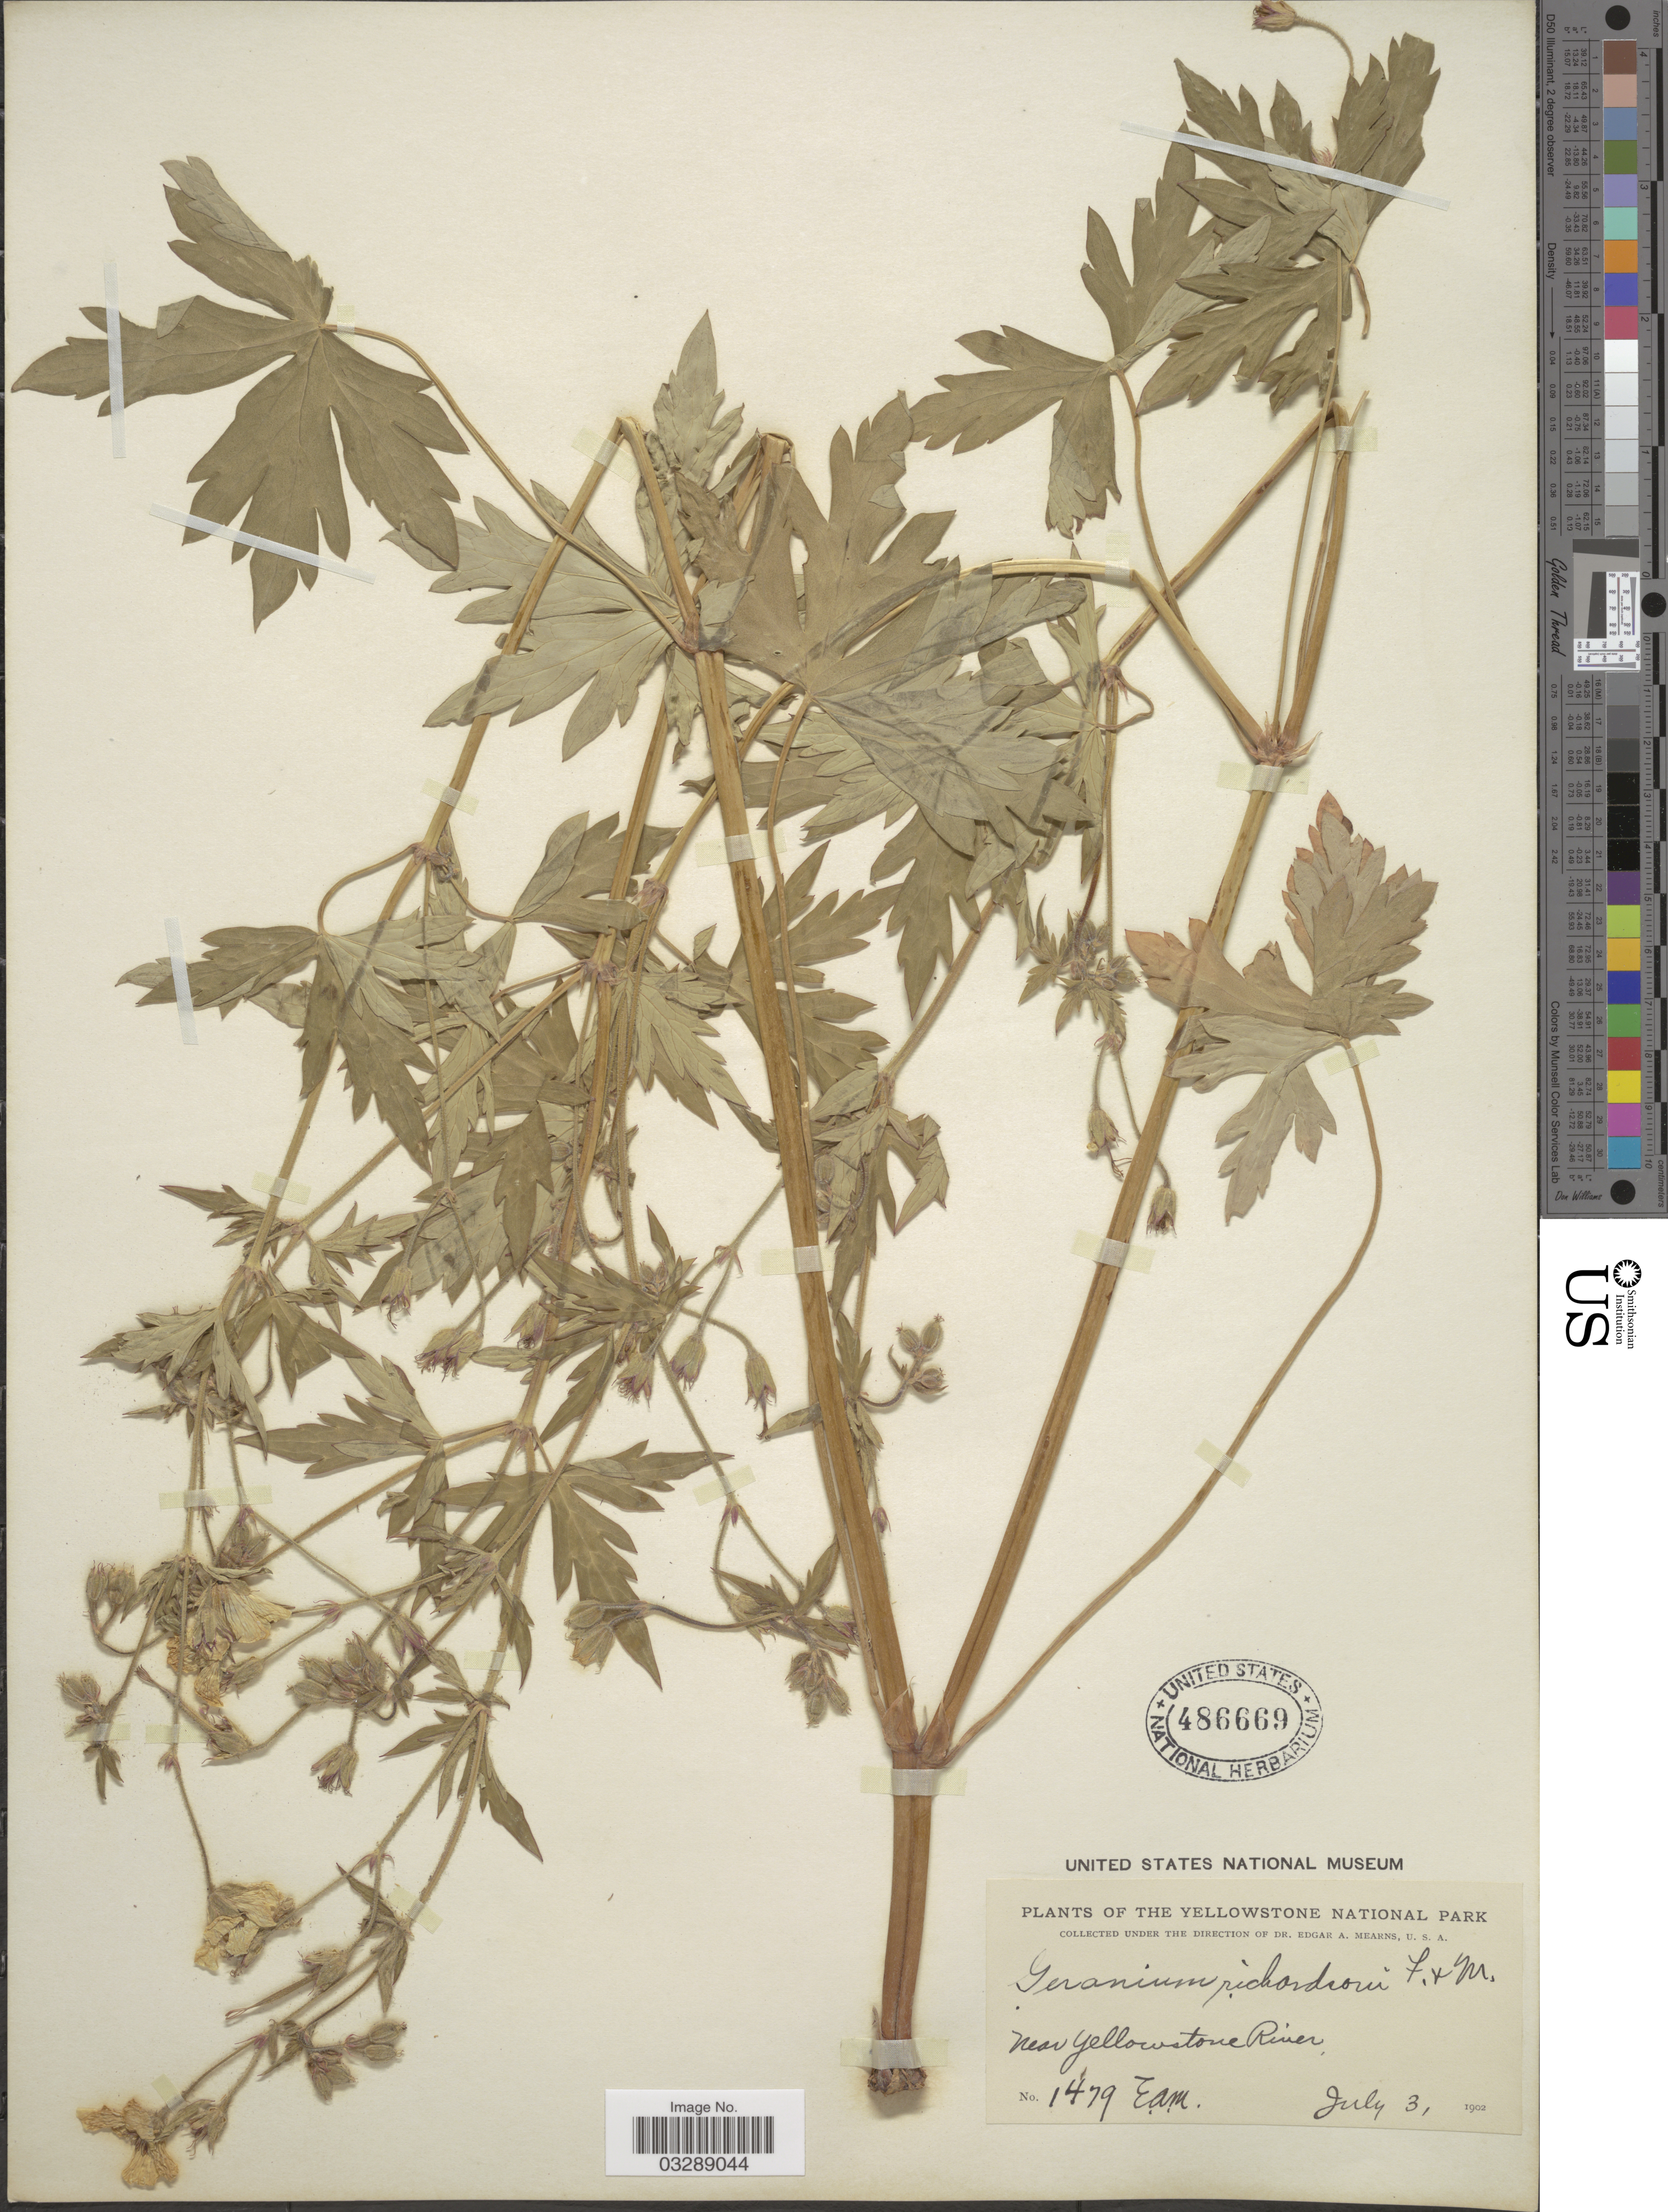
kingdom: Plantae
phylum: Tracheophyta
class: Magnoliopsida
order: Geraniales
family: Geraniaceae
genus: Geranium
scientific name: Geranium richardsonii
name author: Fisch. & Trautv.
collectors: E. A. Mearns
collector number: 1479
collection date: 1902-07-03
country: United States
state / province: Wyoming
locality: The Yellowstone National Park. Near Yellowstone River.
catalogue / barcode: US 486669